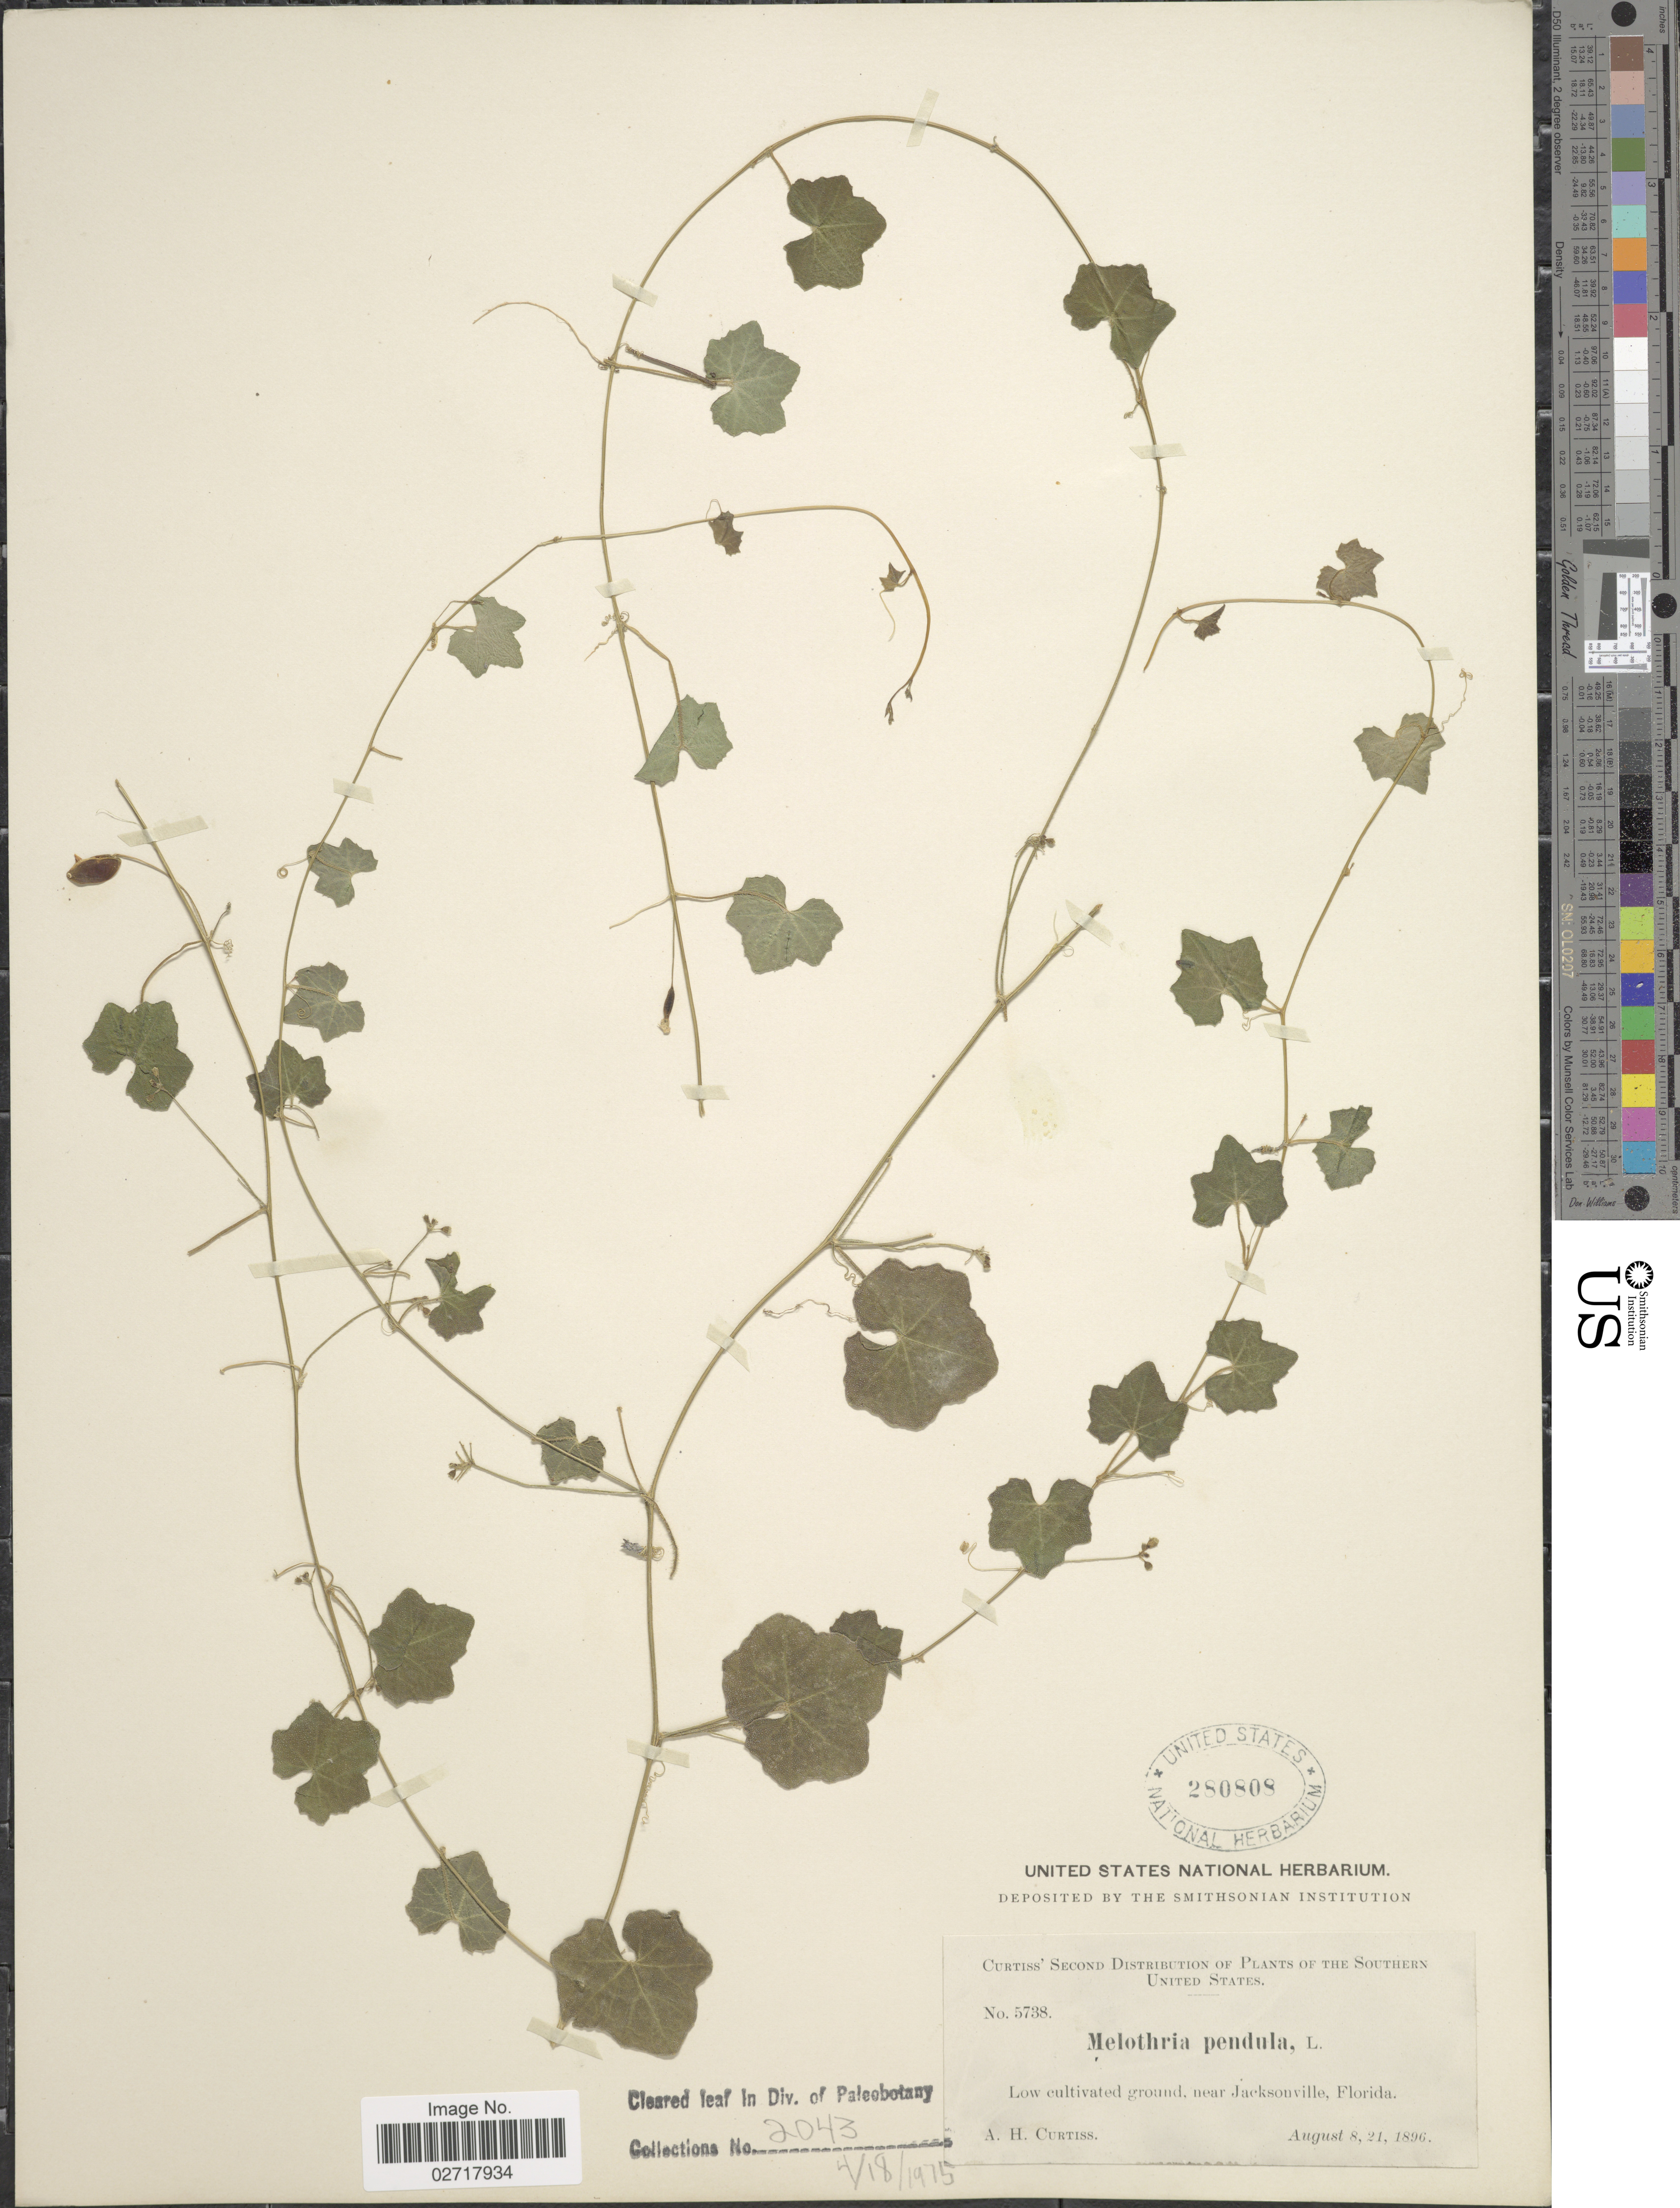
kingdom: Plantae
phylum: Tracheophyta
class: Magnoliopsida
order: Cucurbitales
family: Cucurbitaceae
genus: Melothria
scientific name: Melothria pendula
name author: L.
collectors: A. H. Curtiss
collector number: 5738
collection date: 1896-08-08/1896-08-21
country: United States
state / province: Florida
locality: Southern United States. near Jacksonville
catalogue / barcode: US 280808